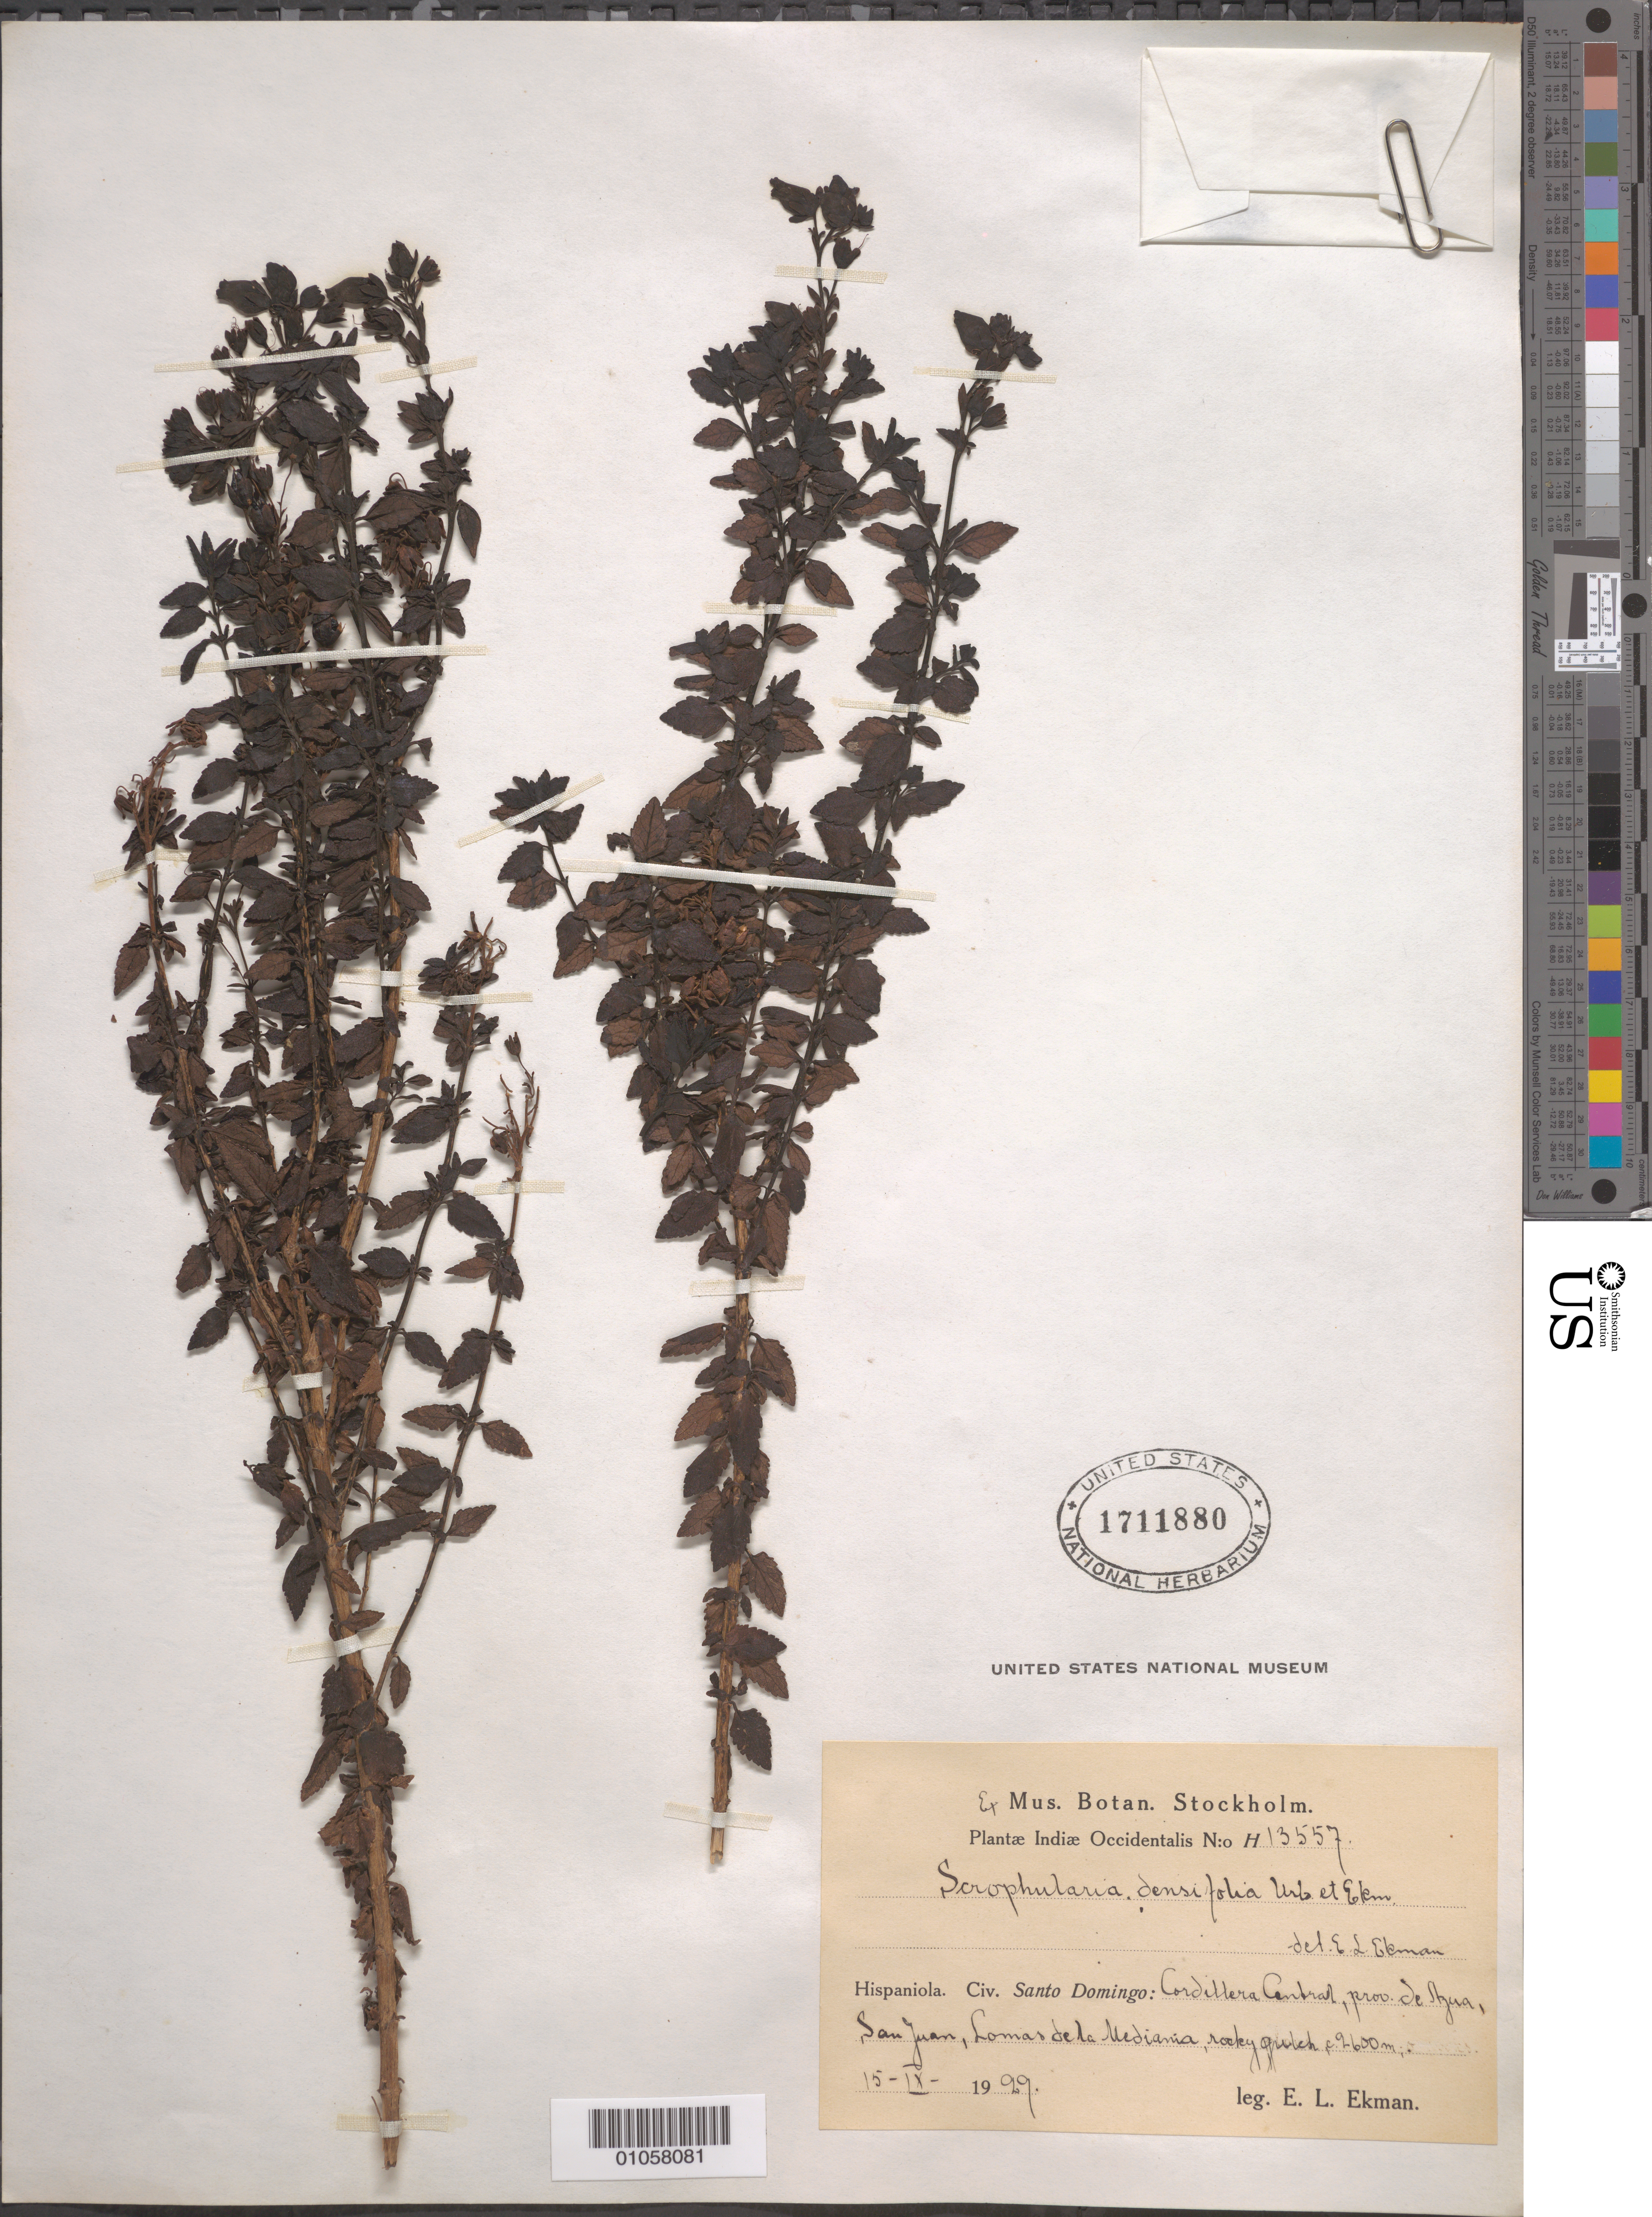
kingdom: Plantae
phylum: Tracheophyta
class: Magnoliopsida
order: Lamiales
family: Scrophulariaceae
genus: Scrophularia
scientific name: Scrophularia densiflora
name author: Urb. & Ekman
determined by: Ekman, E. L.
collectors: E. L. Ekman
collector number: H 13557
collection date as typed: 15 Sep 1929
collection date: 1929-09-15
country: Dominican Republic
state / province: Azua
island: Hispaniola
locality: Cordillera Central, San Juan, Lomas de la Mediania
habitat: Rocky gulch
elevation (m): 2600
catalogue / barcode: US 1711880